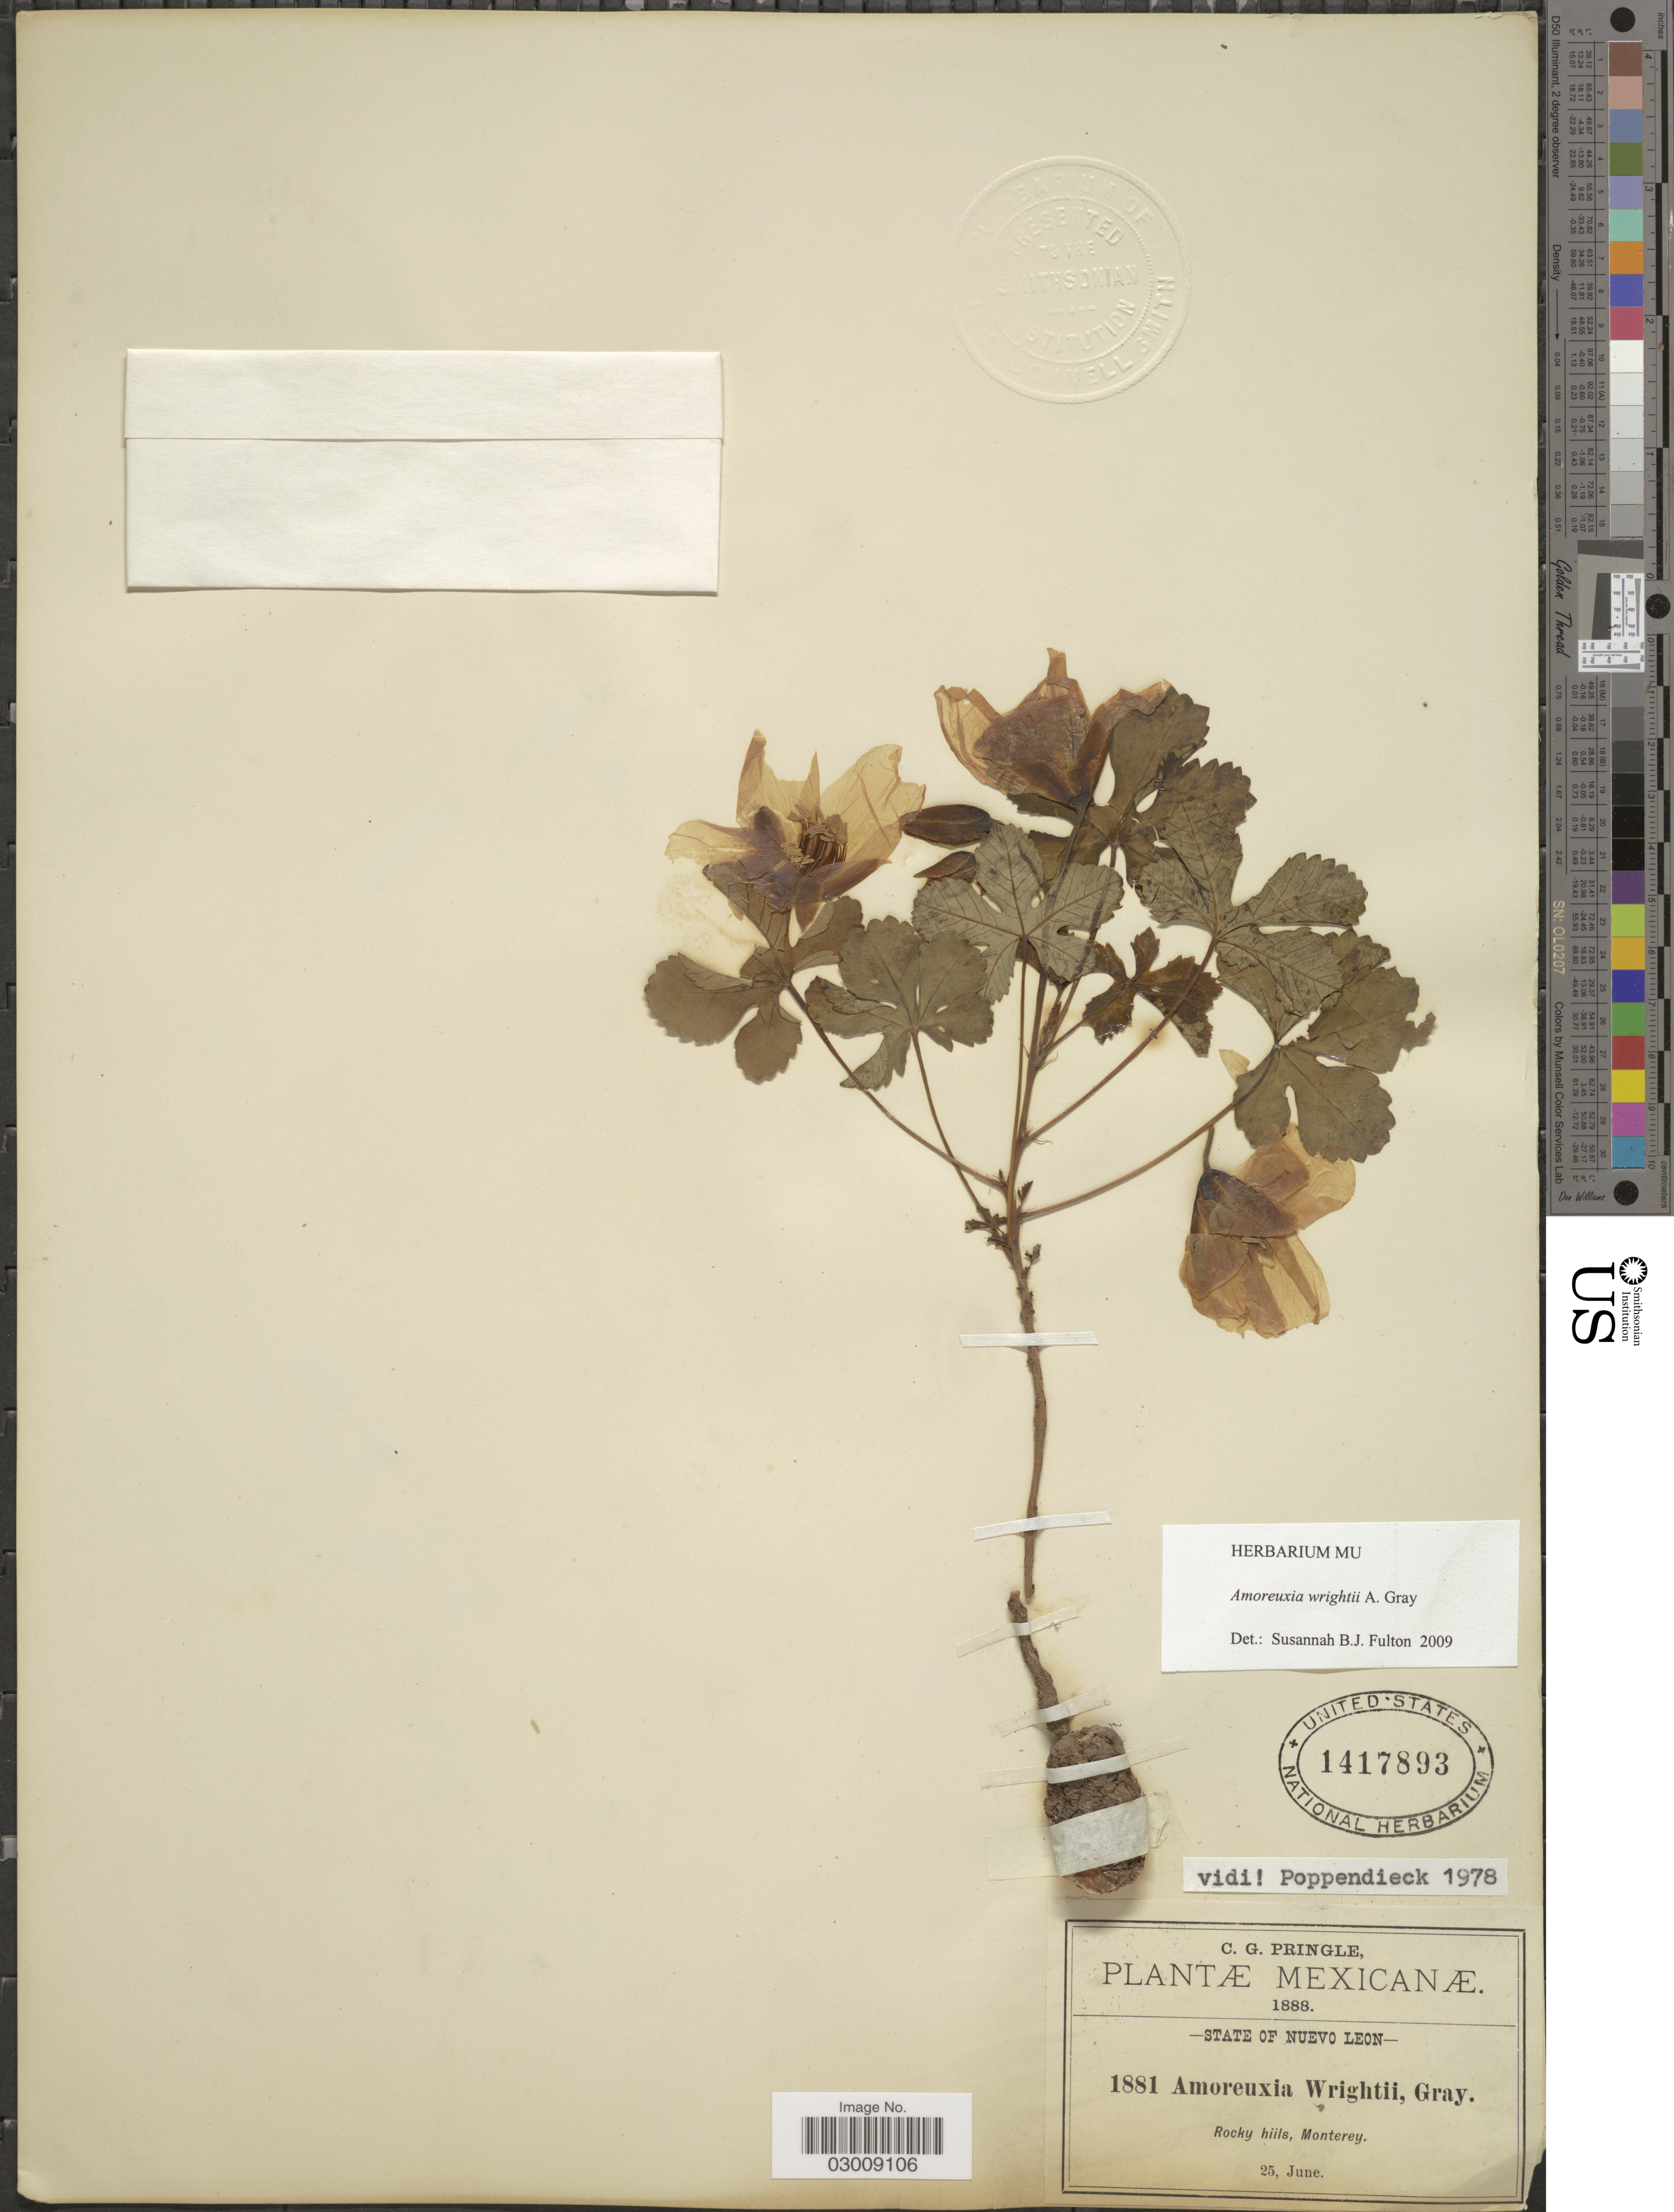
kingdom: Plantae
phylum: Tracheophyta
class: Magnoliopsida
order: Malvales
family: Cochlospermaceae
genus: Amoreuxia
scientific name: Amoreuxia wrightii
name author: A. Gray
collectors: C. G. Pringle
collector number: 1881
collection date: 1888-06-25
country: Mexico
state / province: Nuevo León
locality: Monterey.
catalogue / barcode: US 1417893